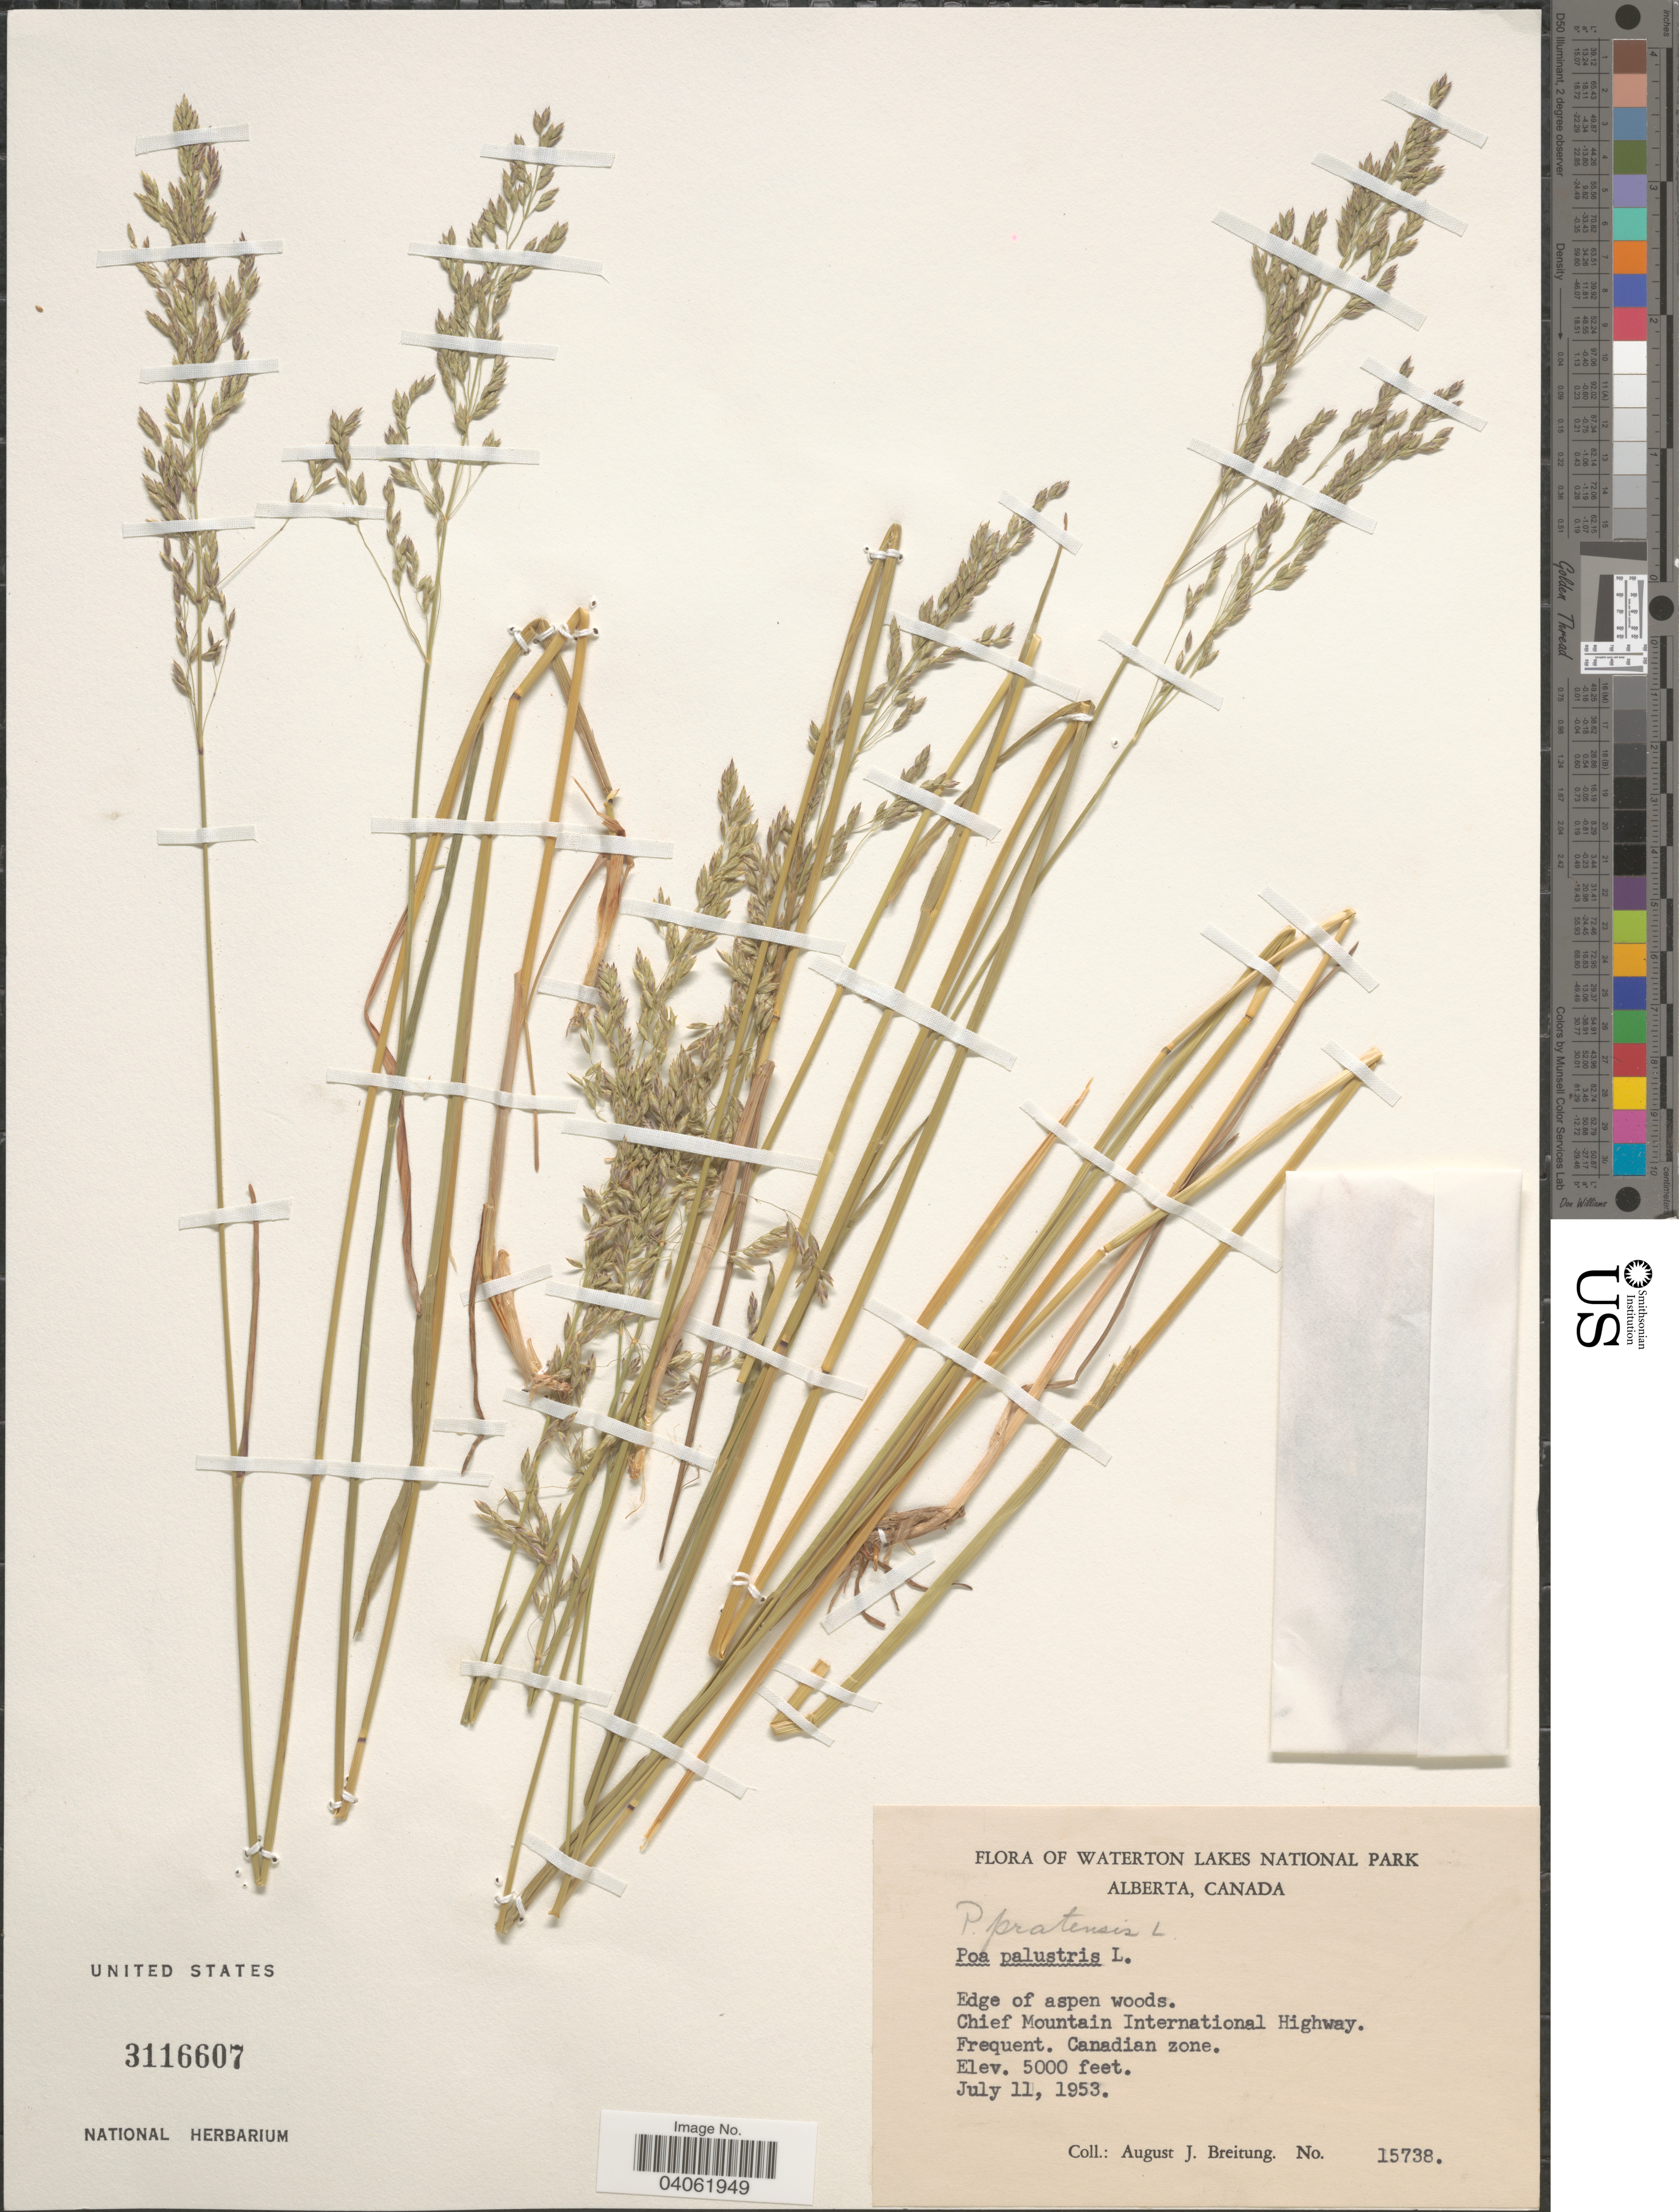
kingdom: Plantae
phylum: Tracheophyta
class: Liliopsida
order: Poales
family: Poaceae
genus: Poa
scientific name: Poa pratensis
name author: L.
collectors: A. Breitung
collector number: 15738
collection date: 1953-07-11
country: Canada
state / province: Alberta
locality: Waterton Lakes National Park. Chief Mountain International Highway. Canadian zone.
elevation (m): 1524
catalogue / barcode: US 3116607